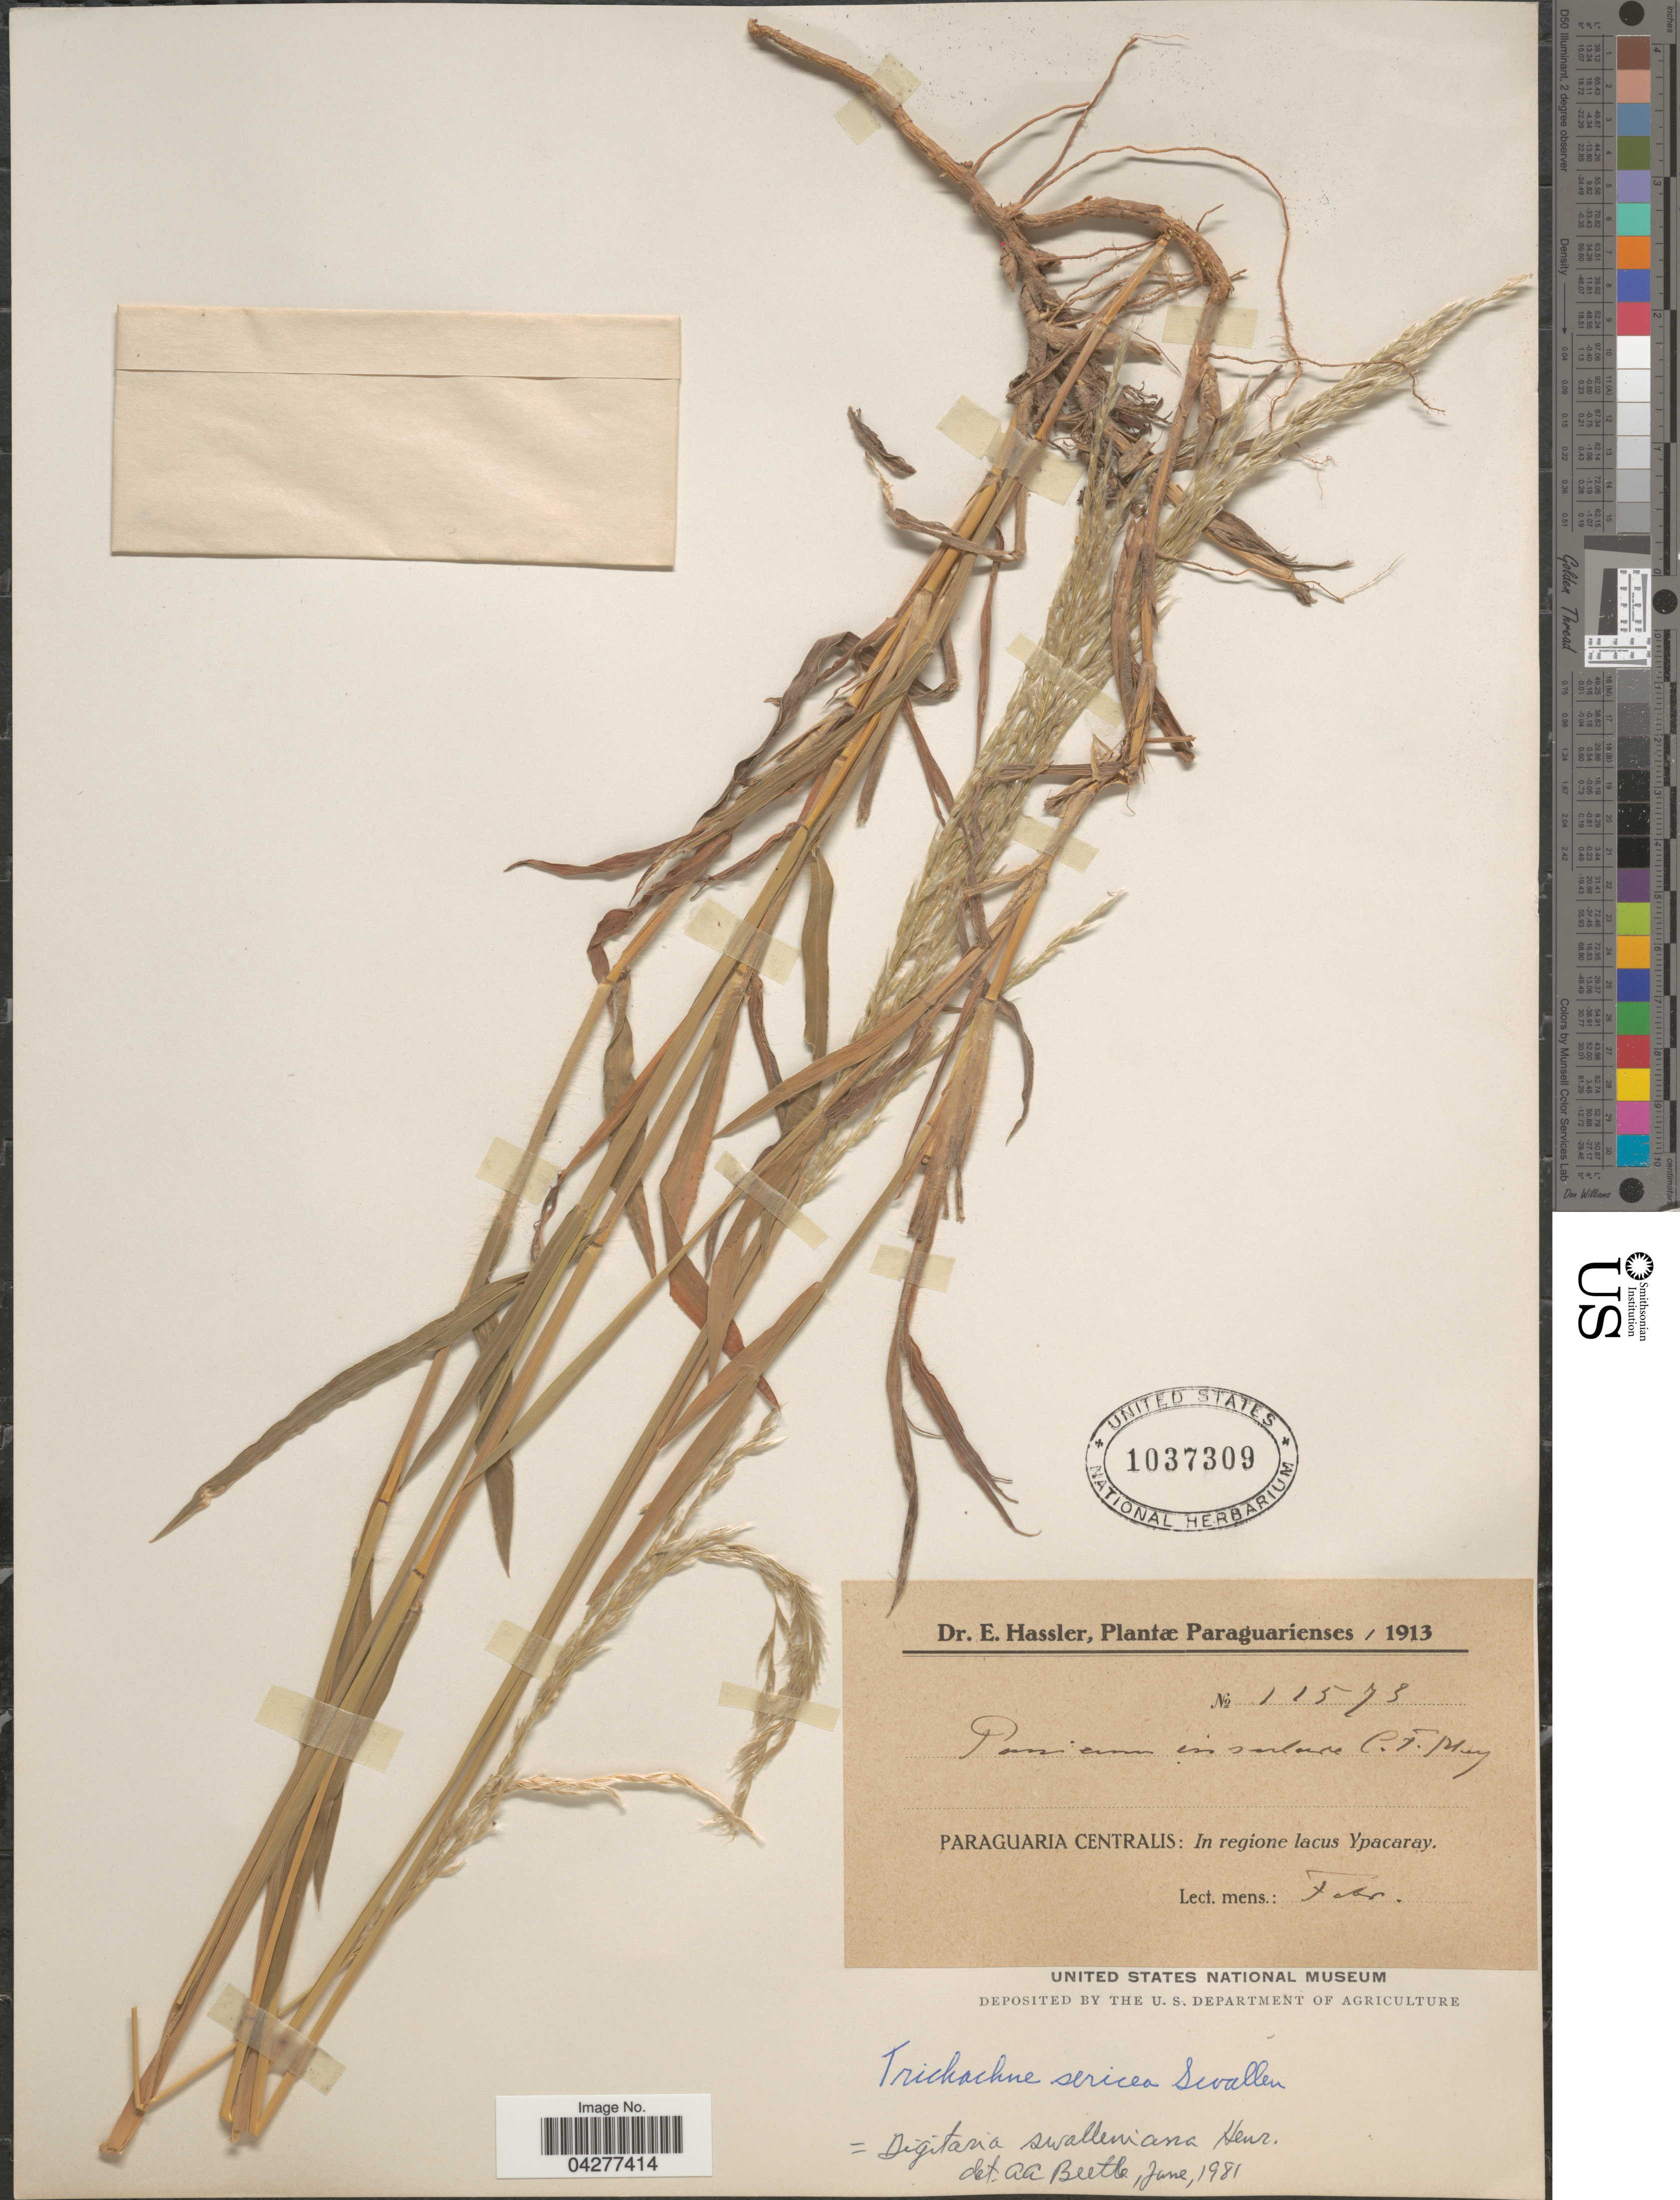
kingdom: Plantae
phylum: Tracheophyta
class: Liliopsida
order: Poales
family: Poaceae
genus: Digitaria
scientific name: Digitaria swalleniana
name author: Henr.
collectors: E. Hassler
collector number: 11573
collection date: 1913-02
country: Paraguay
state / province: Paraguari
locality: Paraguaria Centralis: In regione lacus Ypacaray.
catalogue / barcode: US 1037309